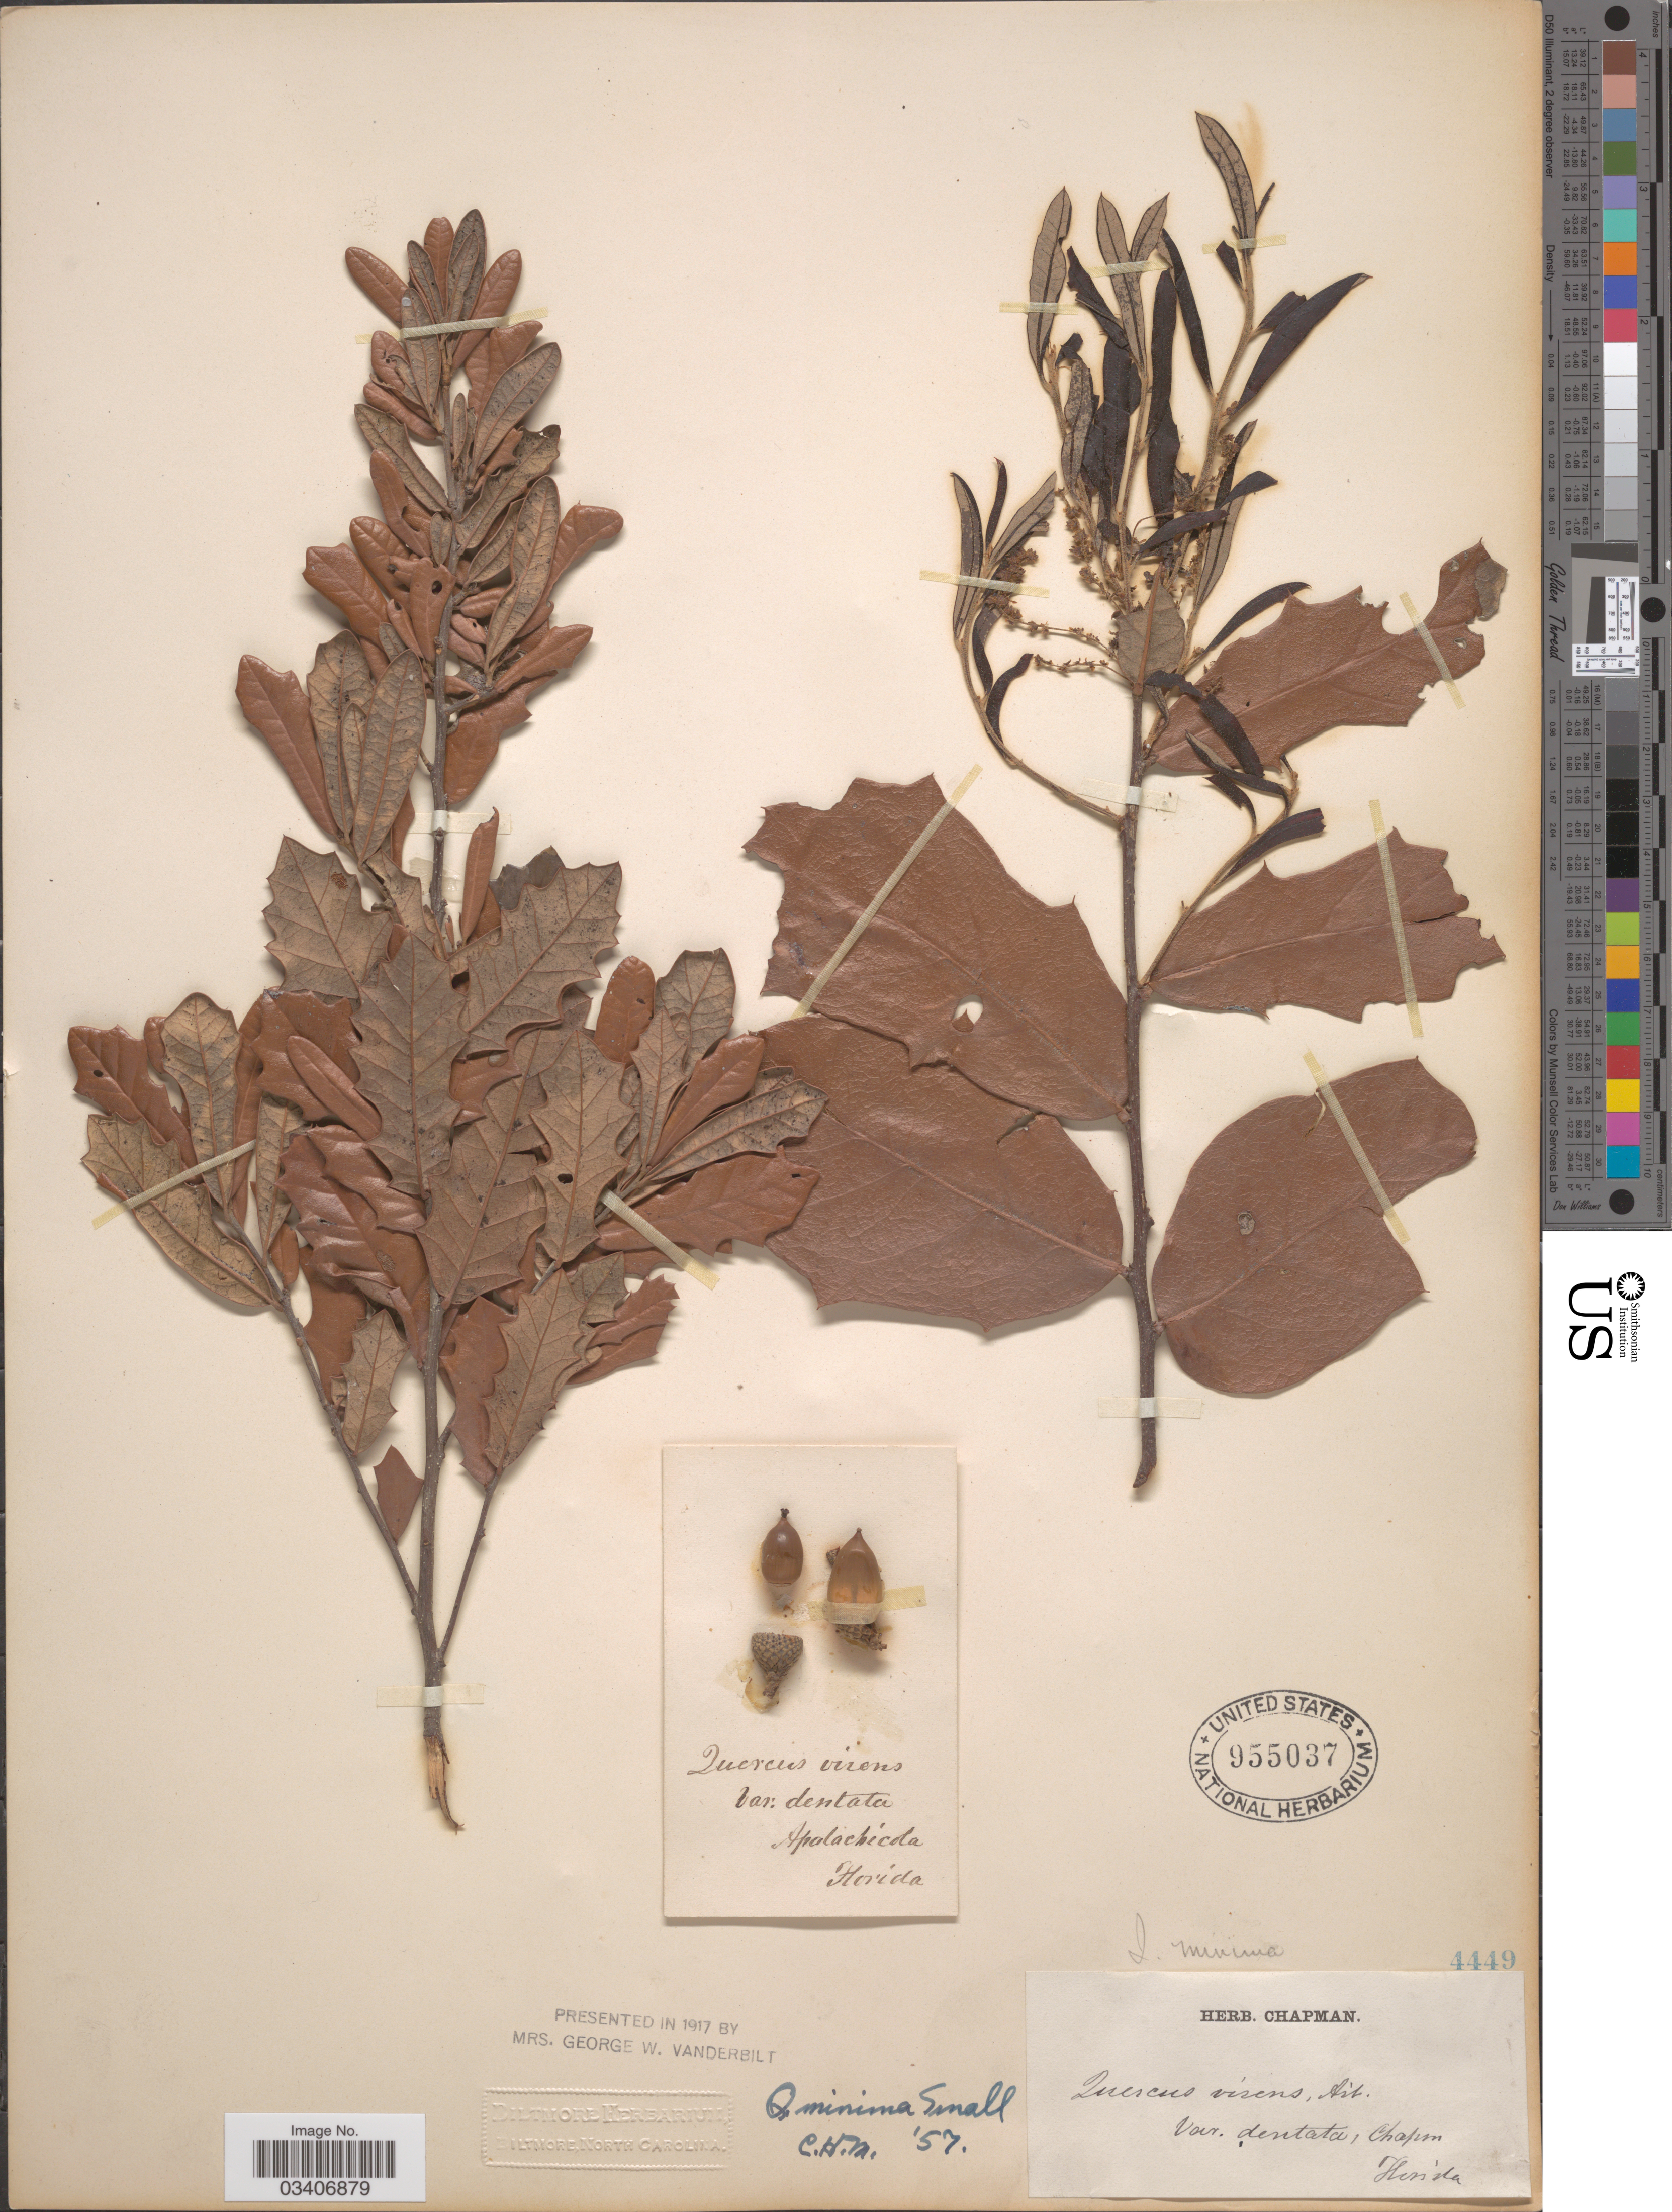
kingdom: Plantae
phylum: Tracheophyta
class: Magnoliopsida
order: Fagales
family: Fagaceae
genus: Quercus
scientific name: Quercus minima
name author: (Sarg.) Small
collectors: ex herb. Chapman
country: United States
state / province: Florida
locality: Apalachicola.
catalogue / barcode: US 955037